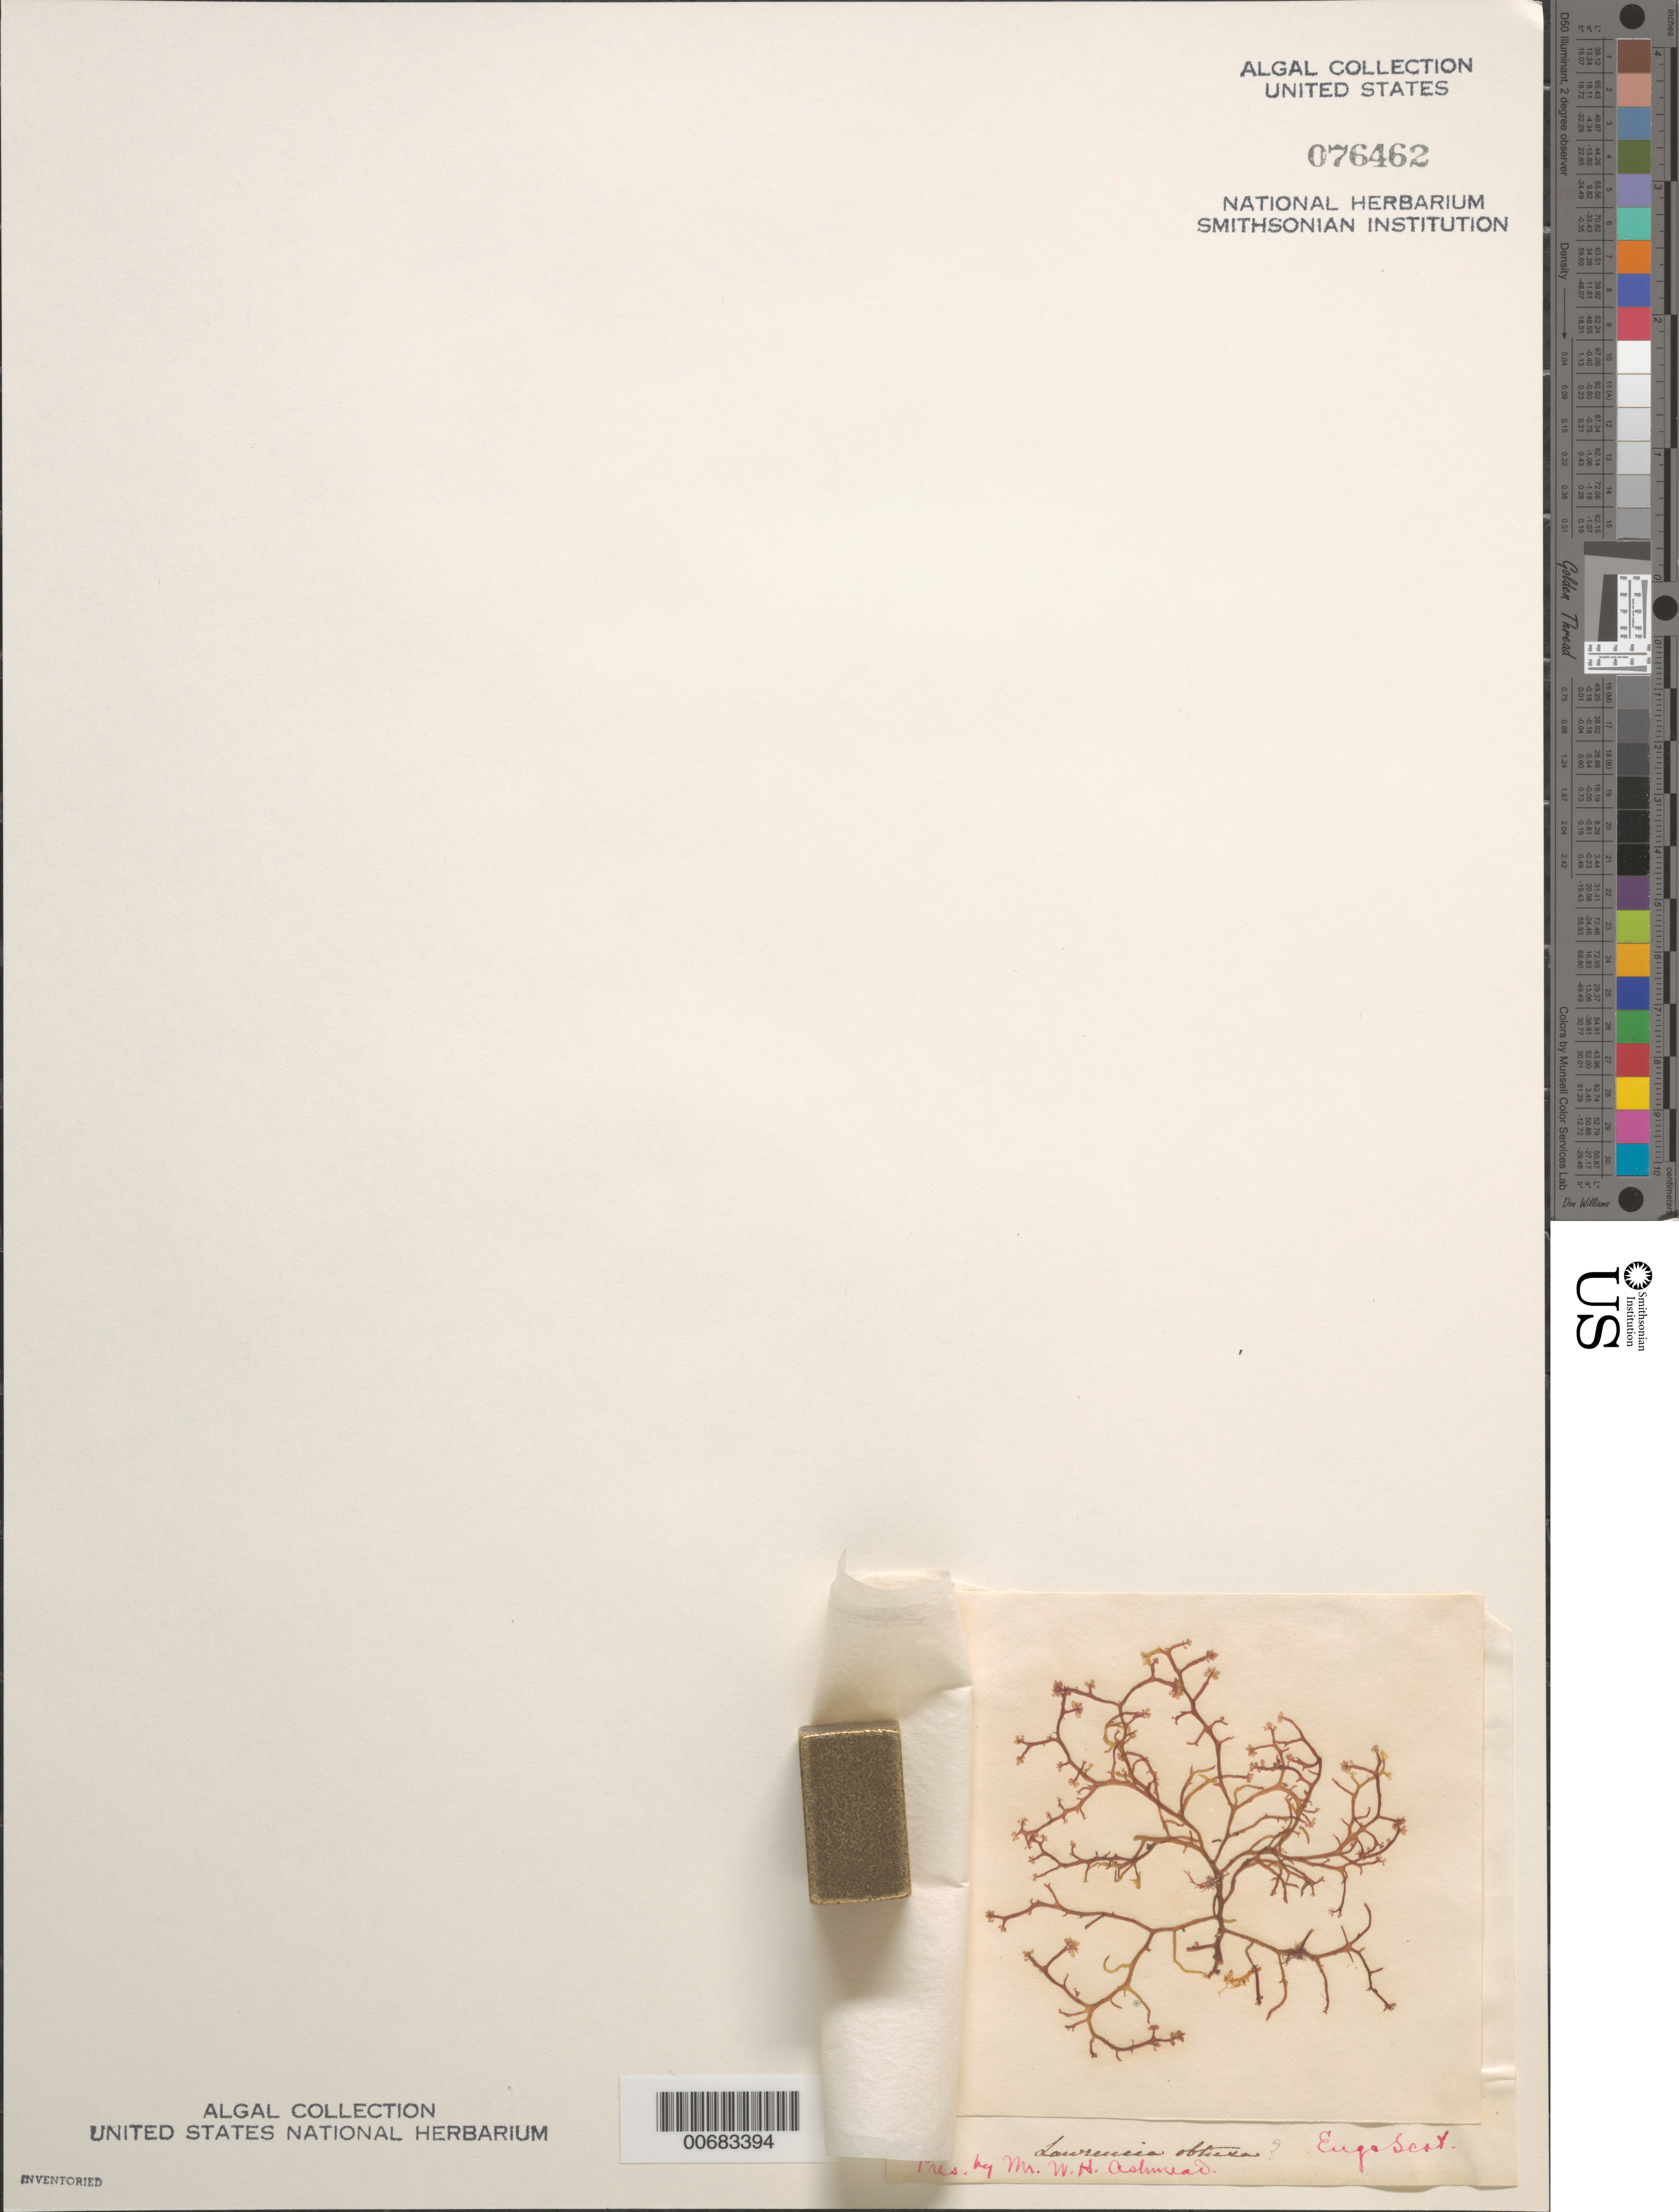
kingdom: Plantae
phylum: Rhodophyta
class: Florideophyceae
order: Ceramiales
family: Rhodomelaceae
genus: Laurencia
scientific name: Laurencia obtusa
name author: (Huds.) J.V.Lamouroux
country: United Kingdom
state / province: England / Scotland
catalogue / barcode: US 76462